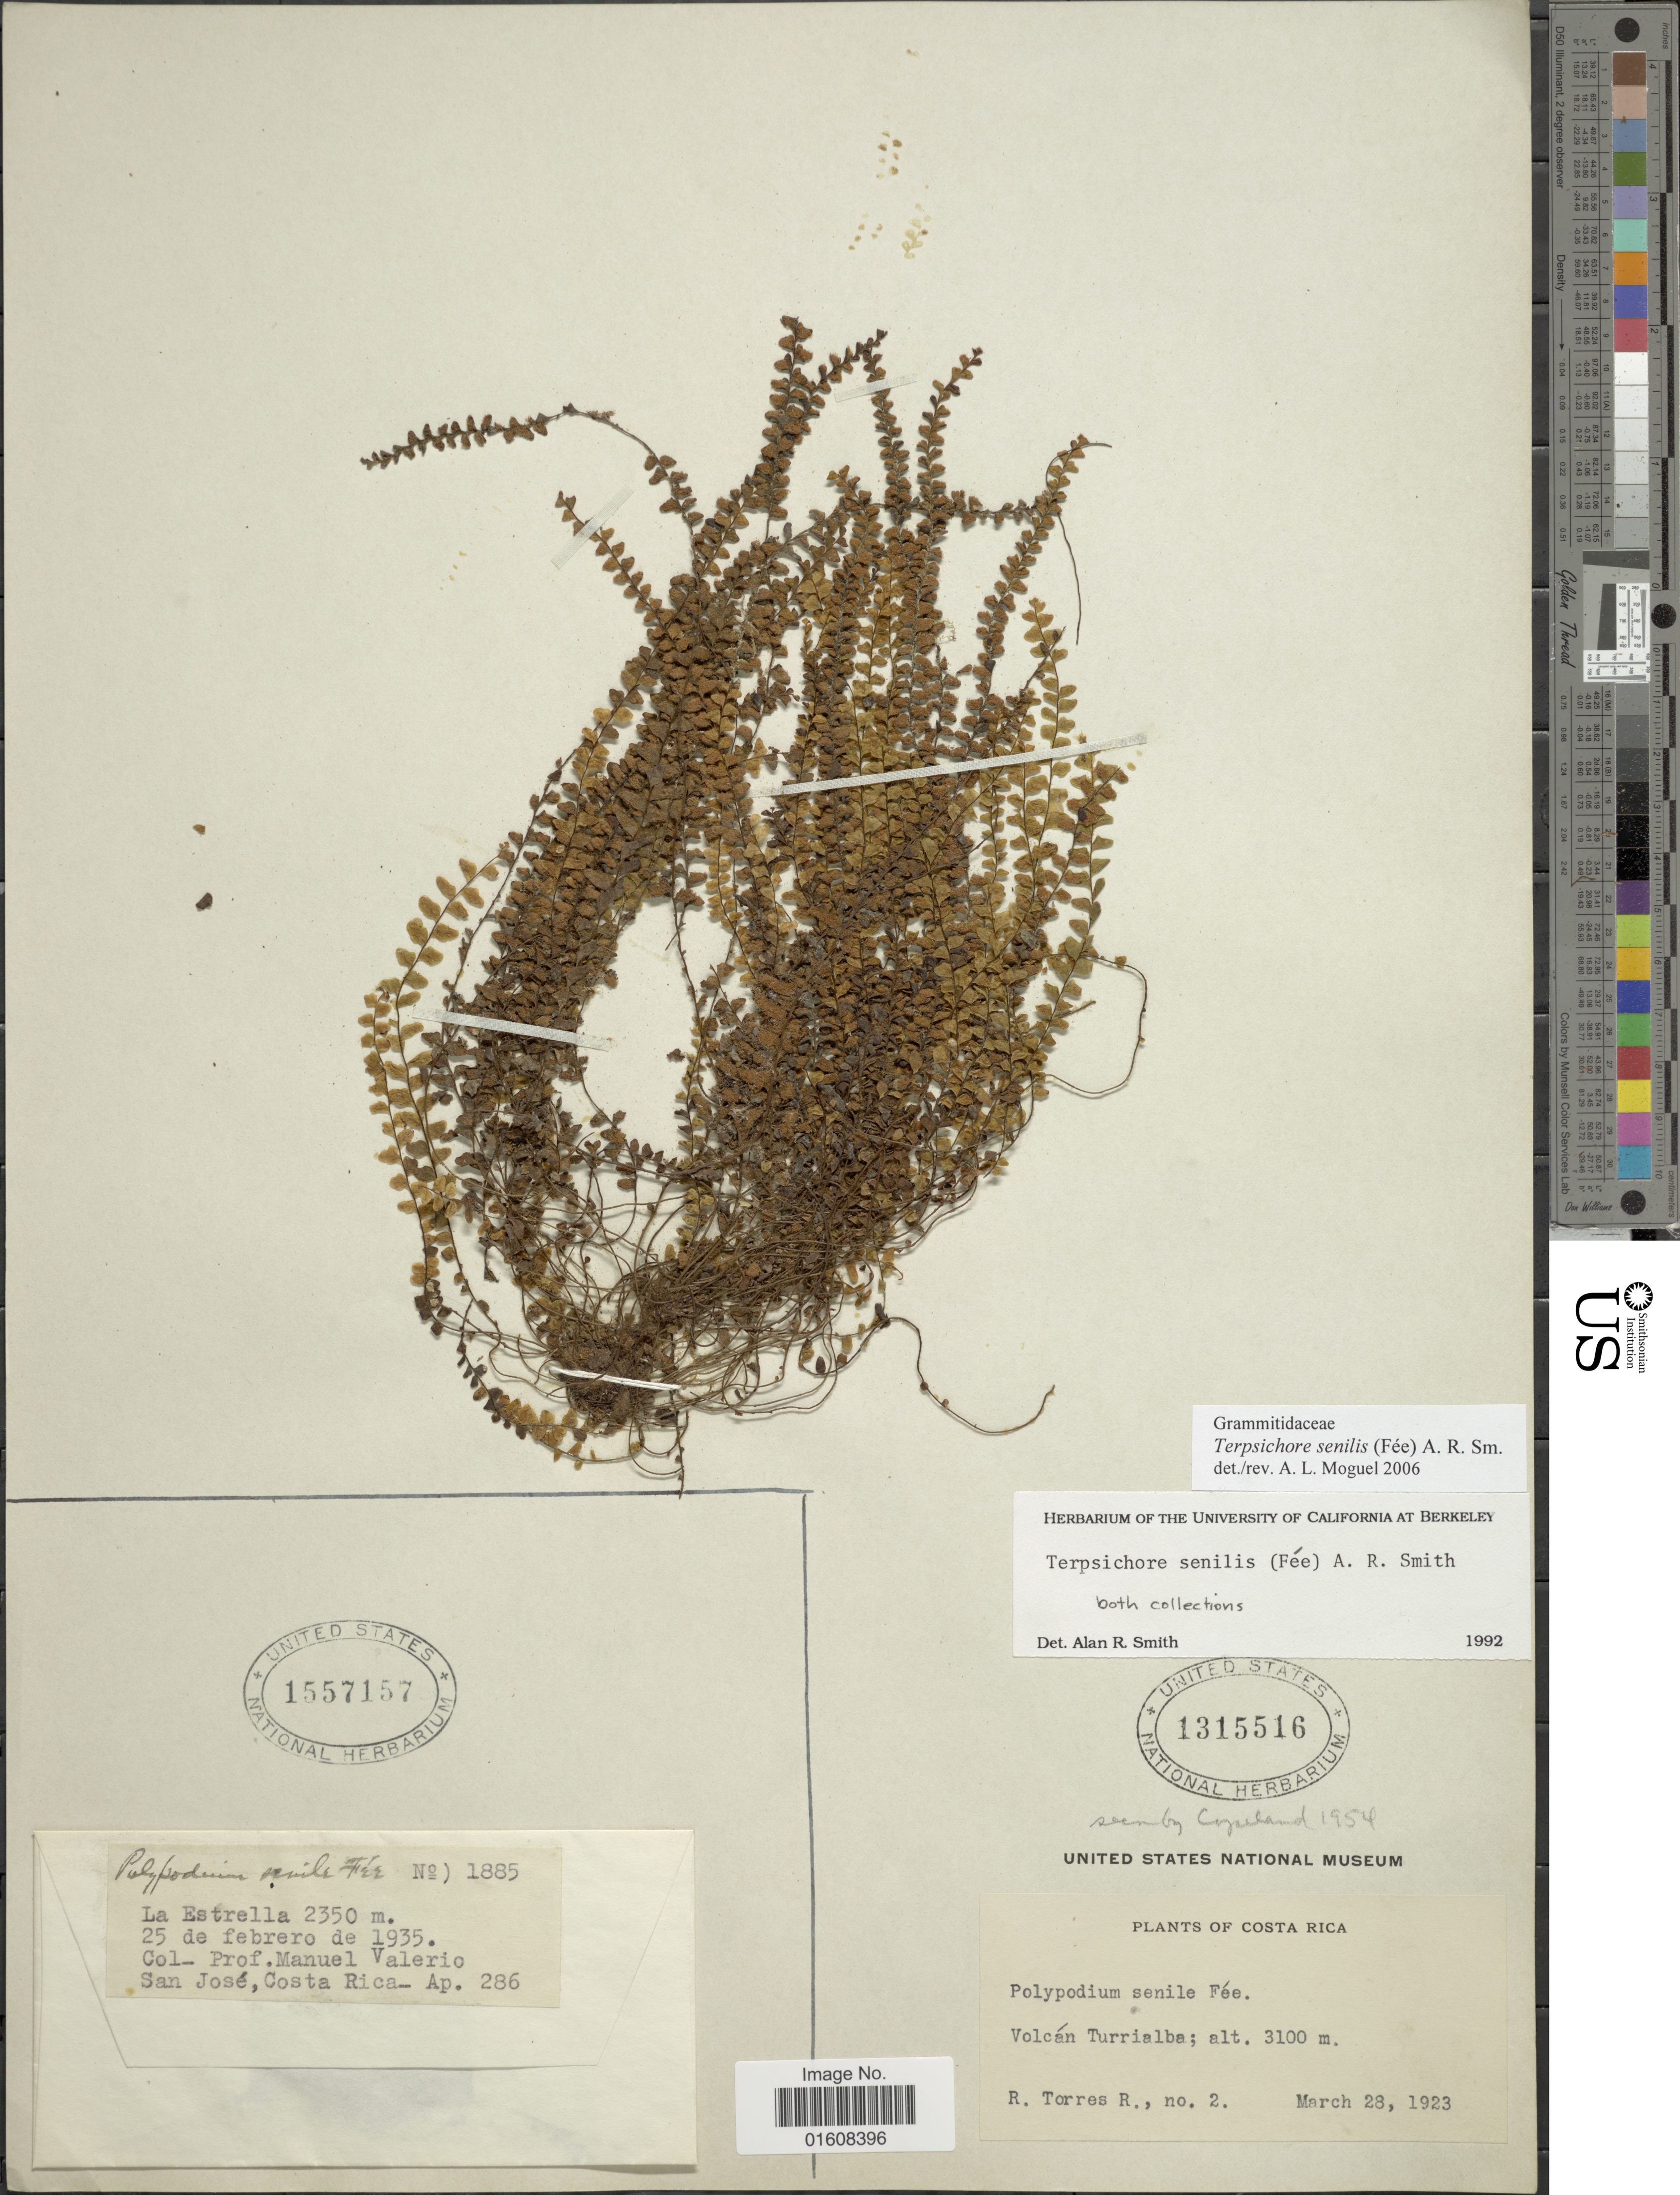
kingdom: Plantae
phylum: Tracheophyta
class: Polypodiopsida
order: Polypodiales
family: Polypodiaceae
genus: Alansmia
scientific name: Alansmia senilis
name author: (Fée) Moguel & M. Kessler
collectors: M. Valerio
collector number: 1885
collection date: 1935-02-25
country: Costa Rica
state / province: San José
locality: La Estrella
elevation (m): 2350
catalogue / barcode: US 1557157-2